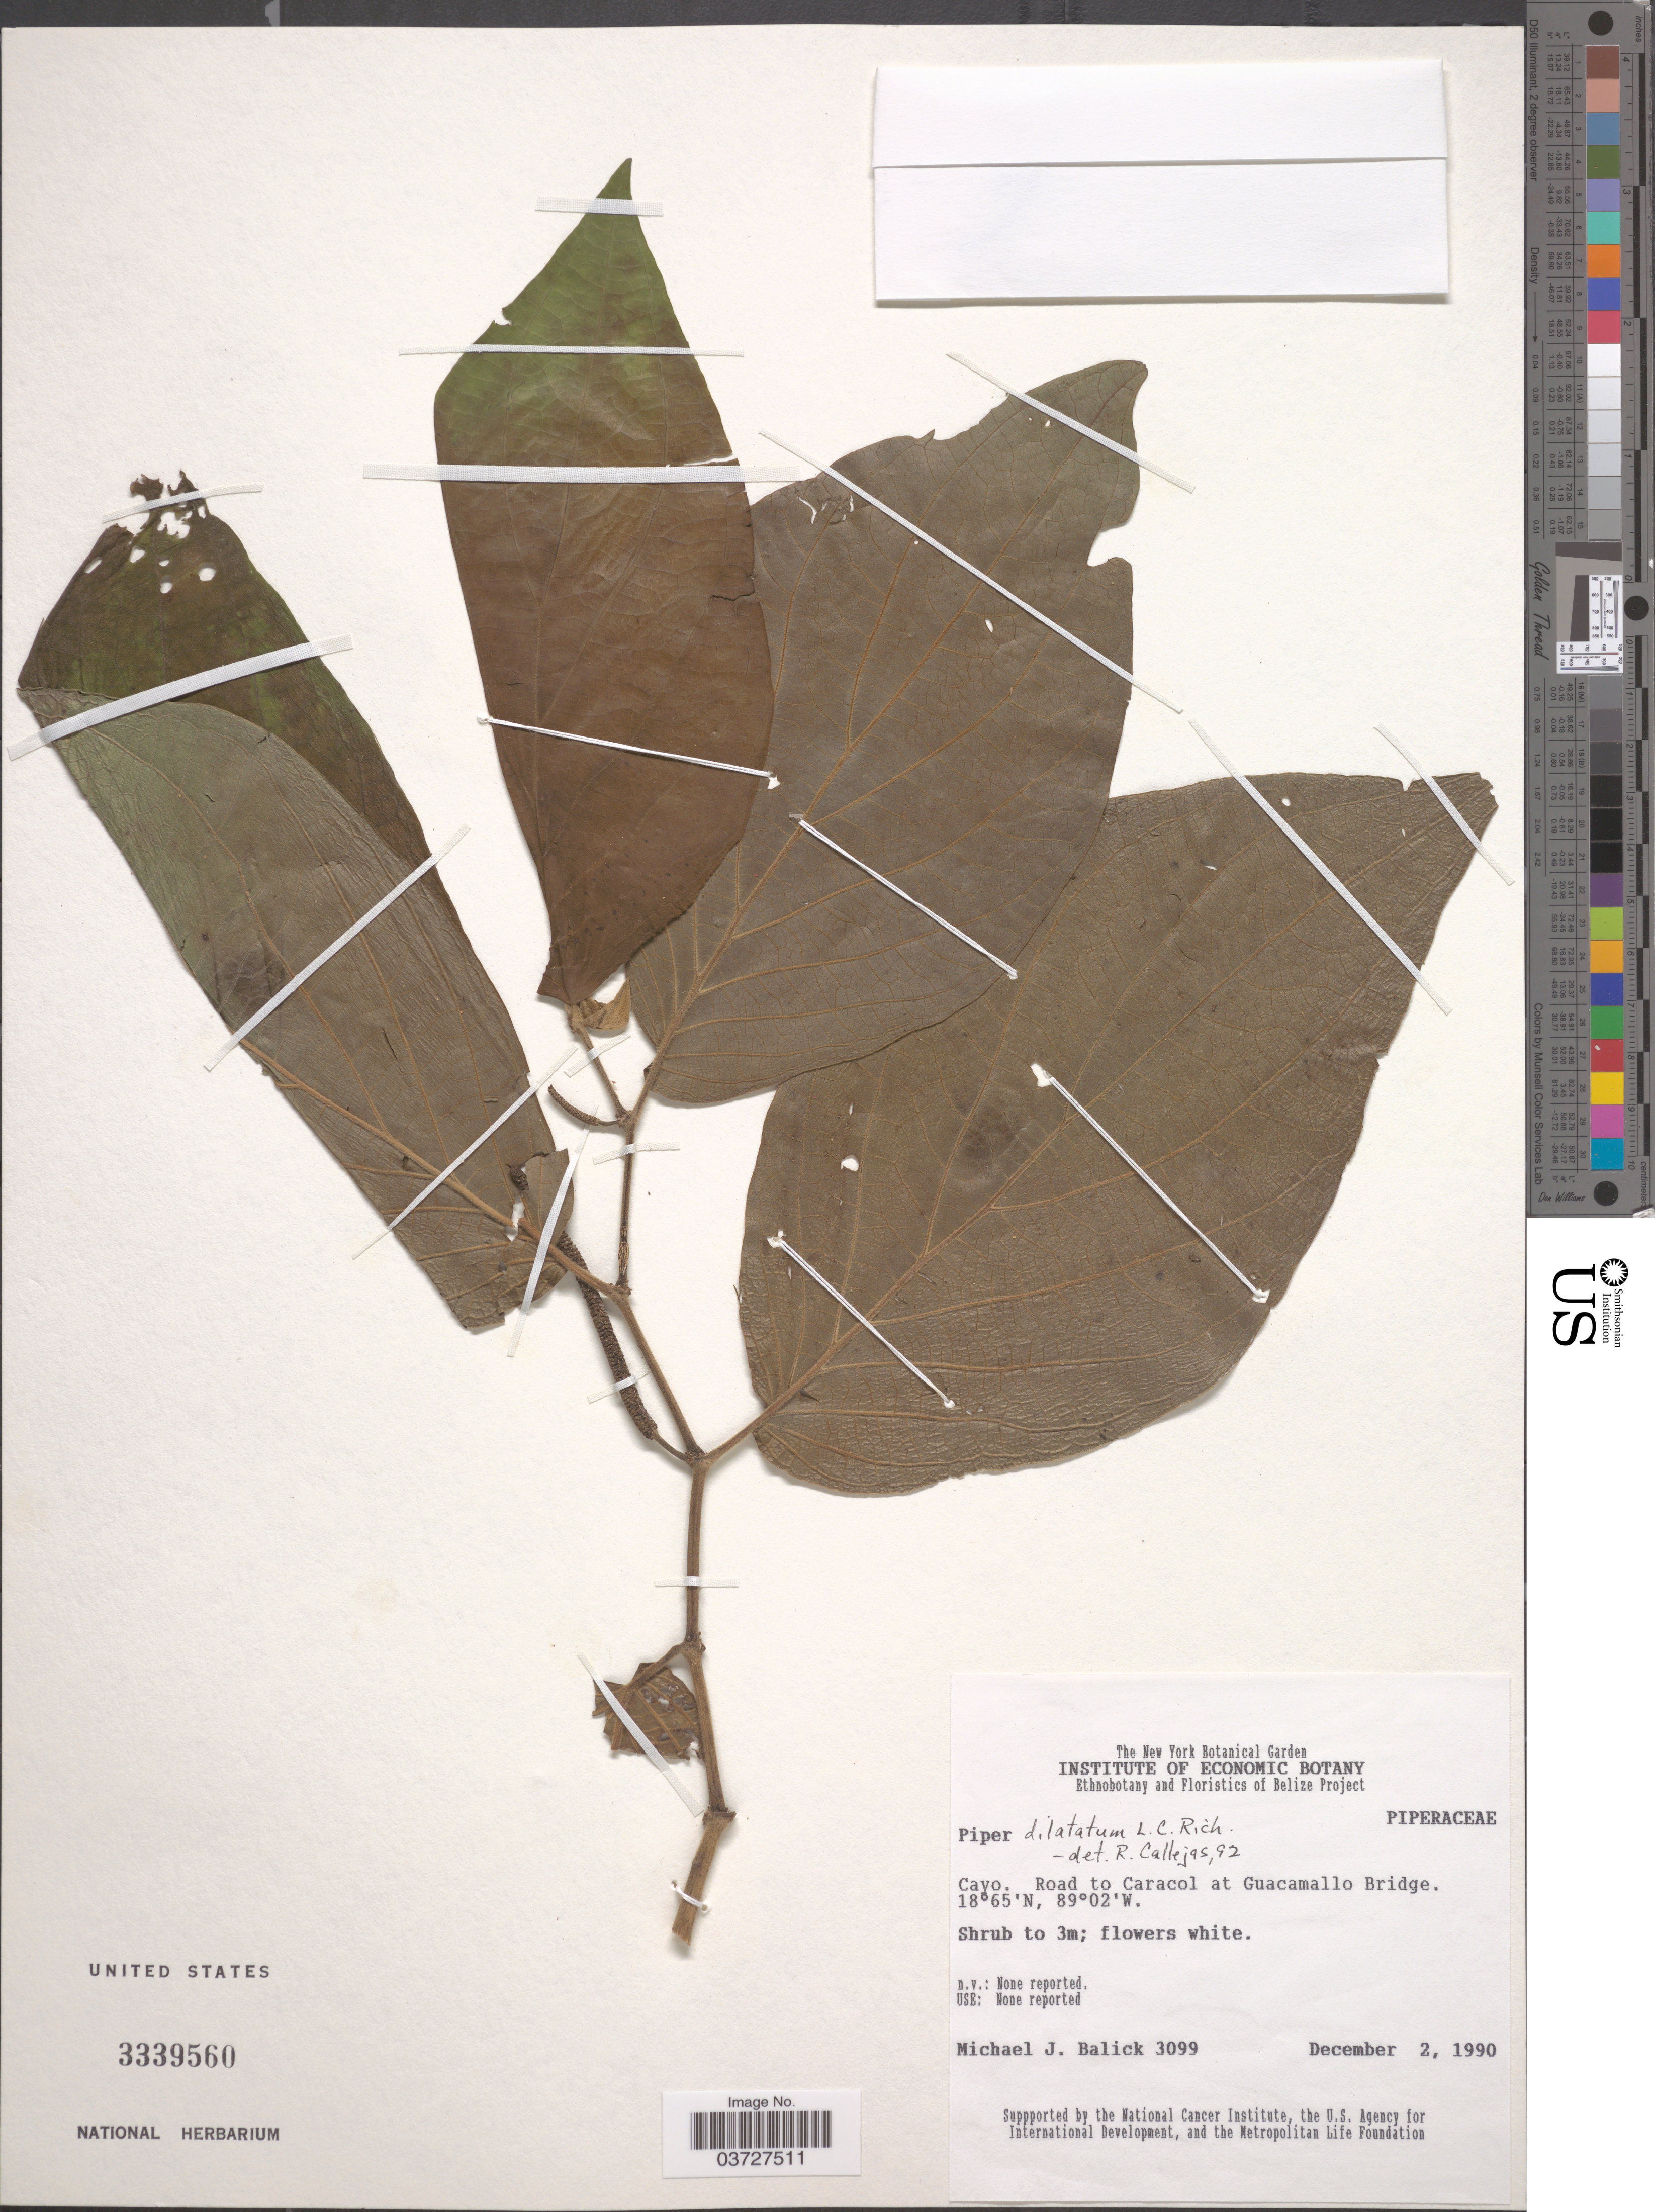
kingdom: Plantae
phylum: Tracheophyta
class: Magnoliopsida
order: Piperales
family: Piperaceae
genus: Piper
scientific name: Piper dilatatum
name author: Rich.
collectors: M. J. Balick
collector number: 3099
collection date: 1990-12-02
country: Belize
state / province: Cayo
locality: Road to Caracol at Guacamallo Bridge.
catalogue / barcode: US 3339560